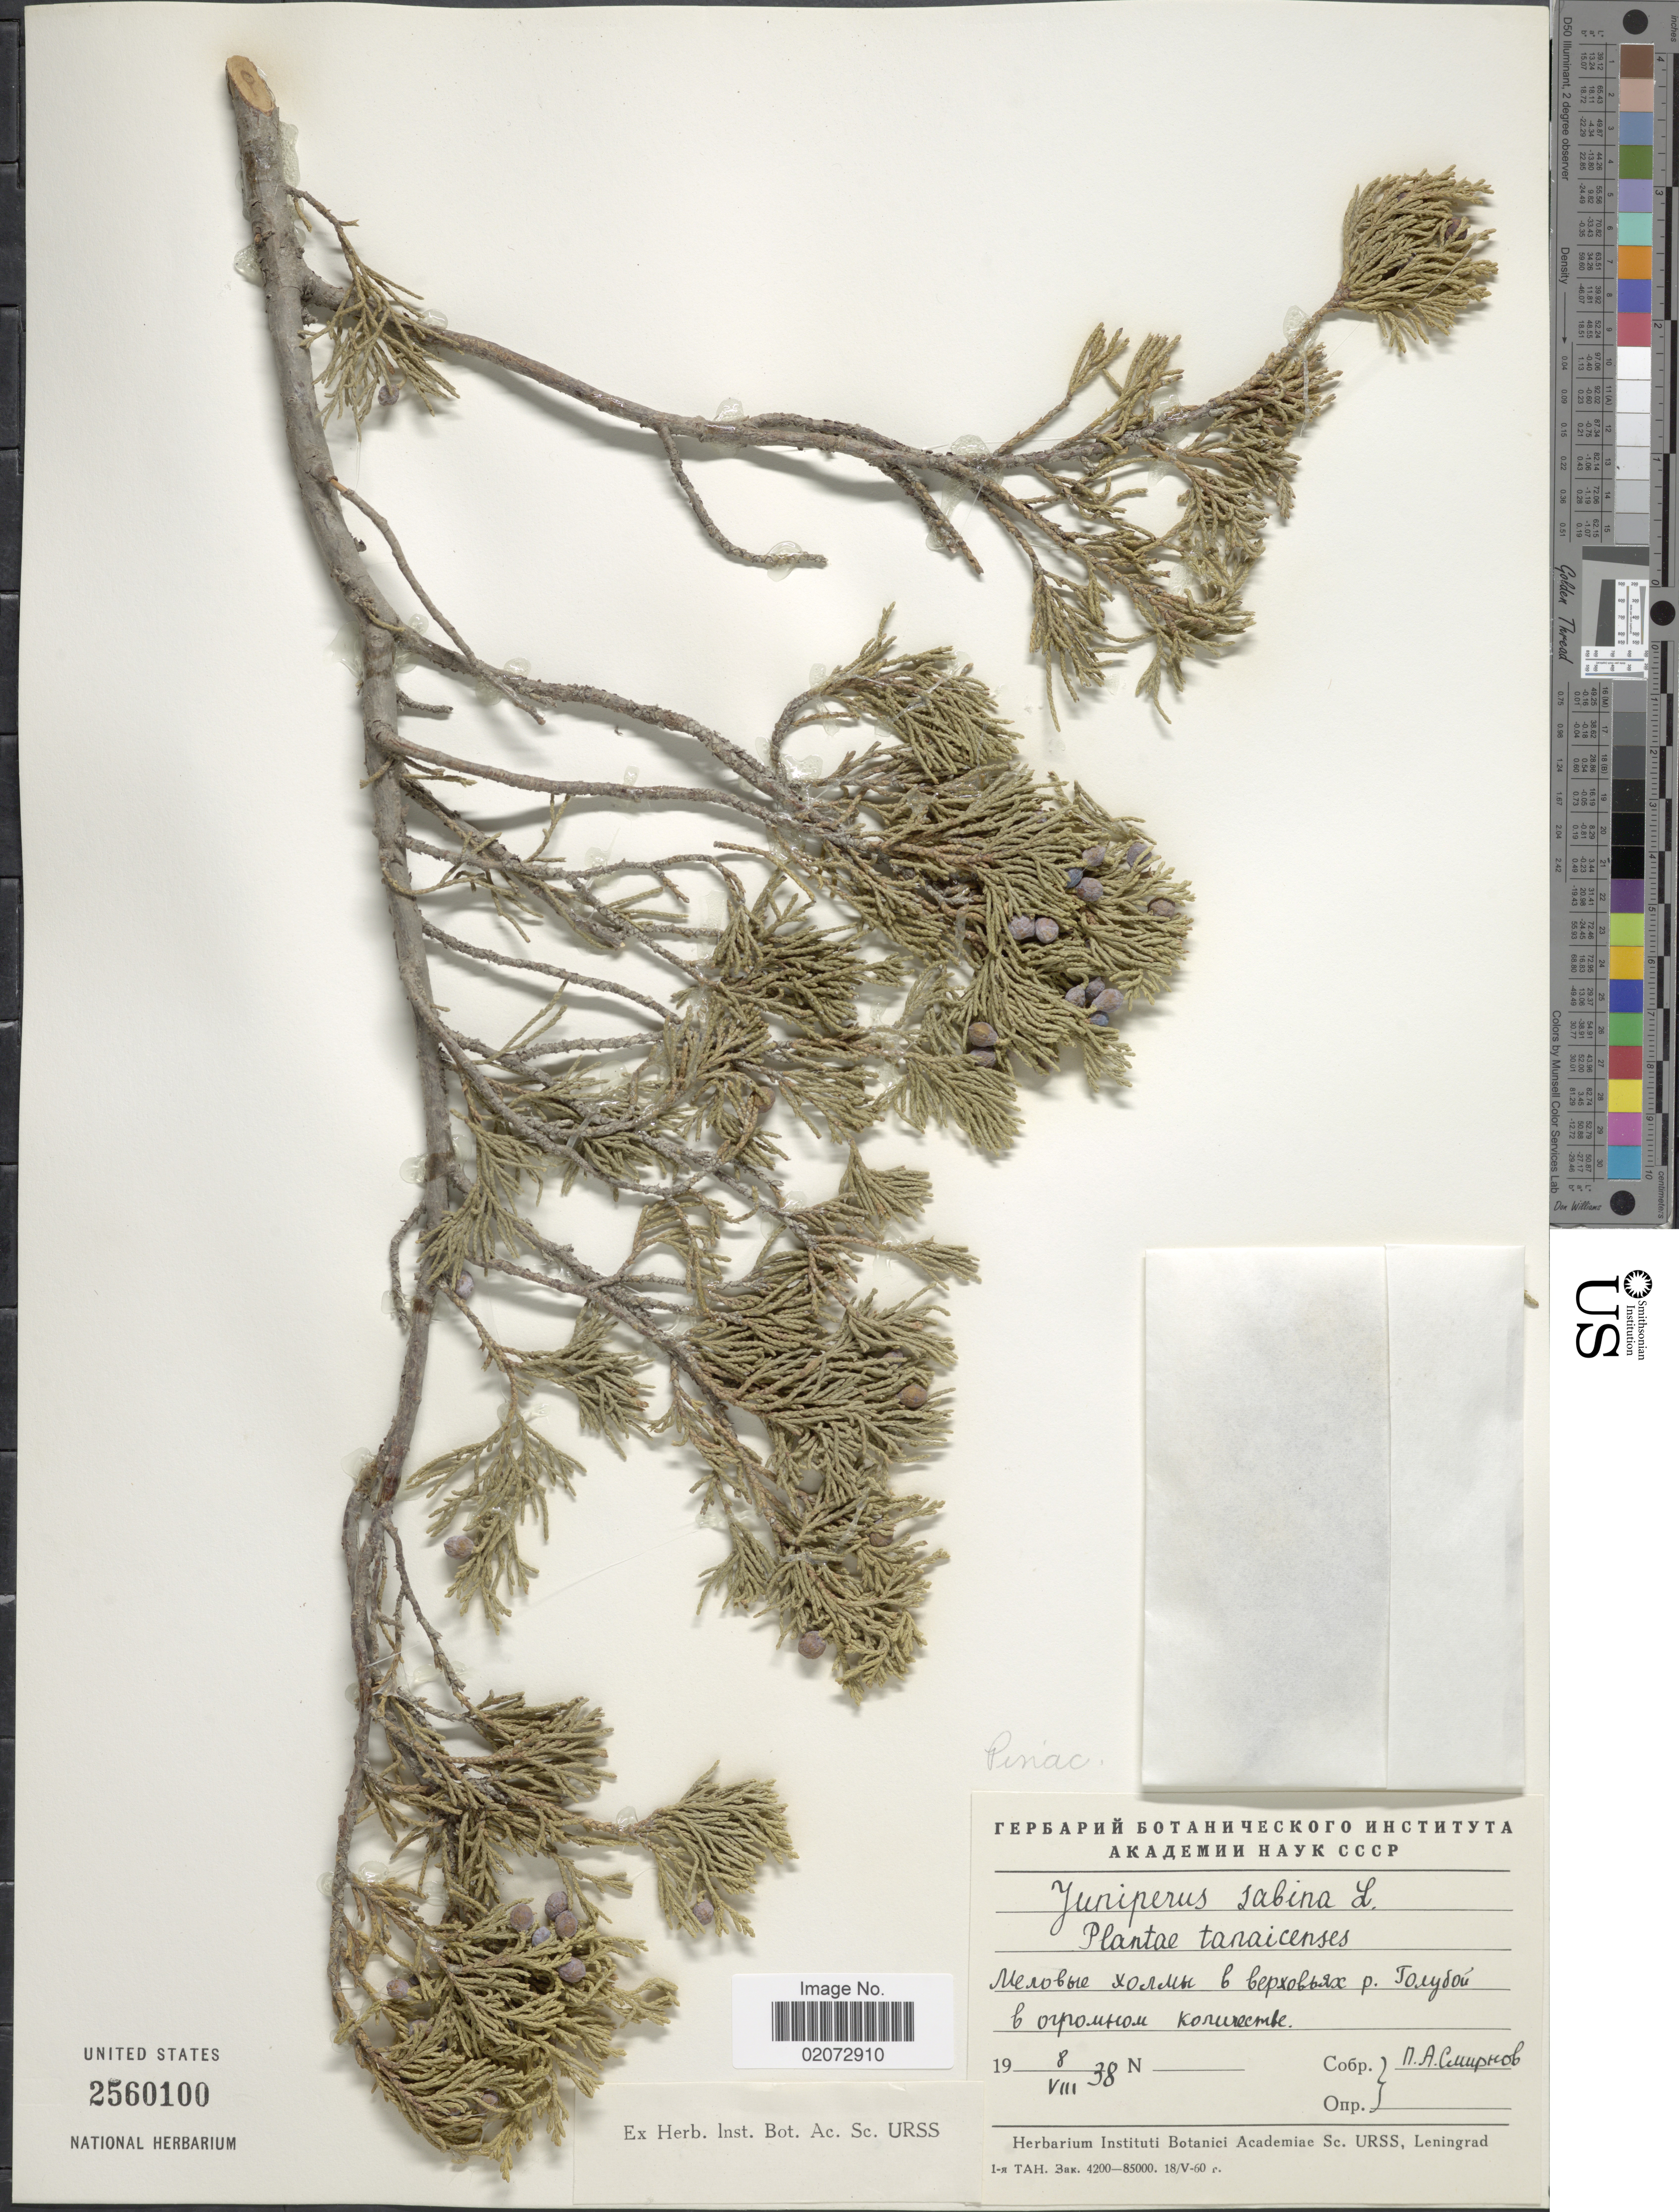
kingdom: Plantae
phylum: Tracheophyta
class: Pinopsida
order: Pinales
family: Cupressaceae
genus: Juniperus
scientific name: Juniperus sabina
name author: L.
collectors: P. Smirnov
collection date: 1938-08-08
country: Russian Federation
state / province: Kaliningrad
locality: Golubaya River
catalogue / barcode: US 2560100